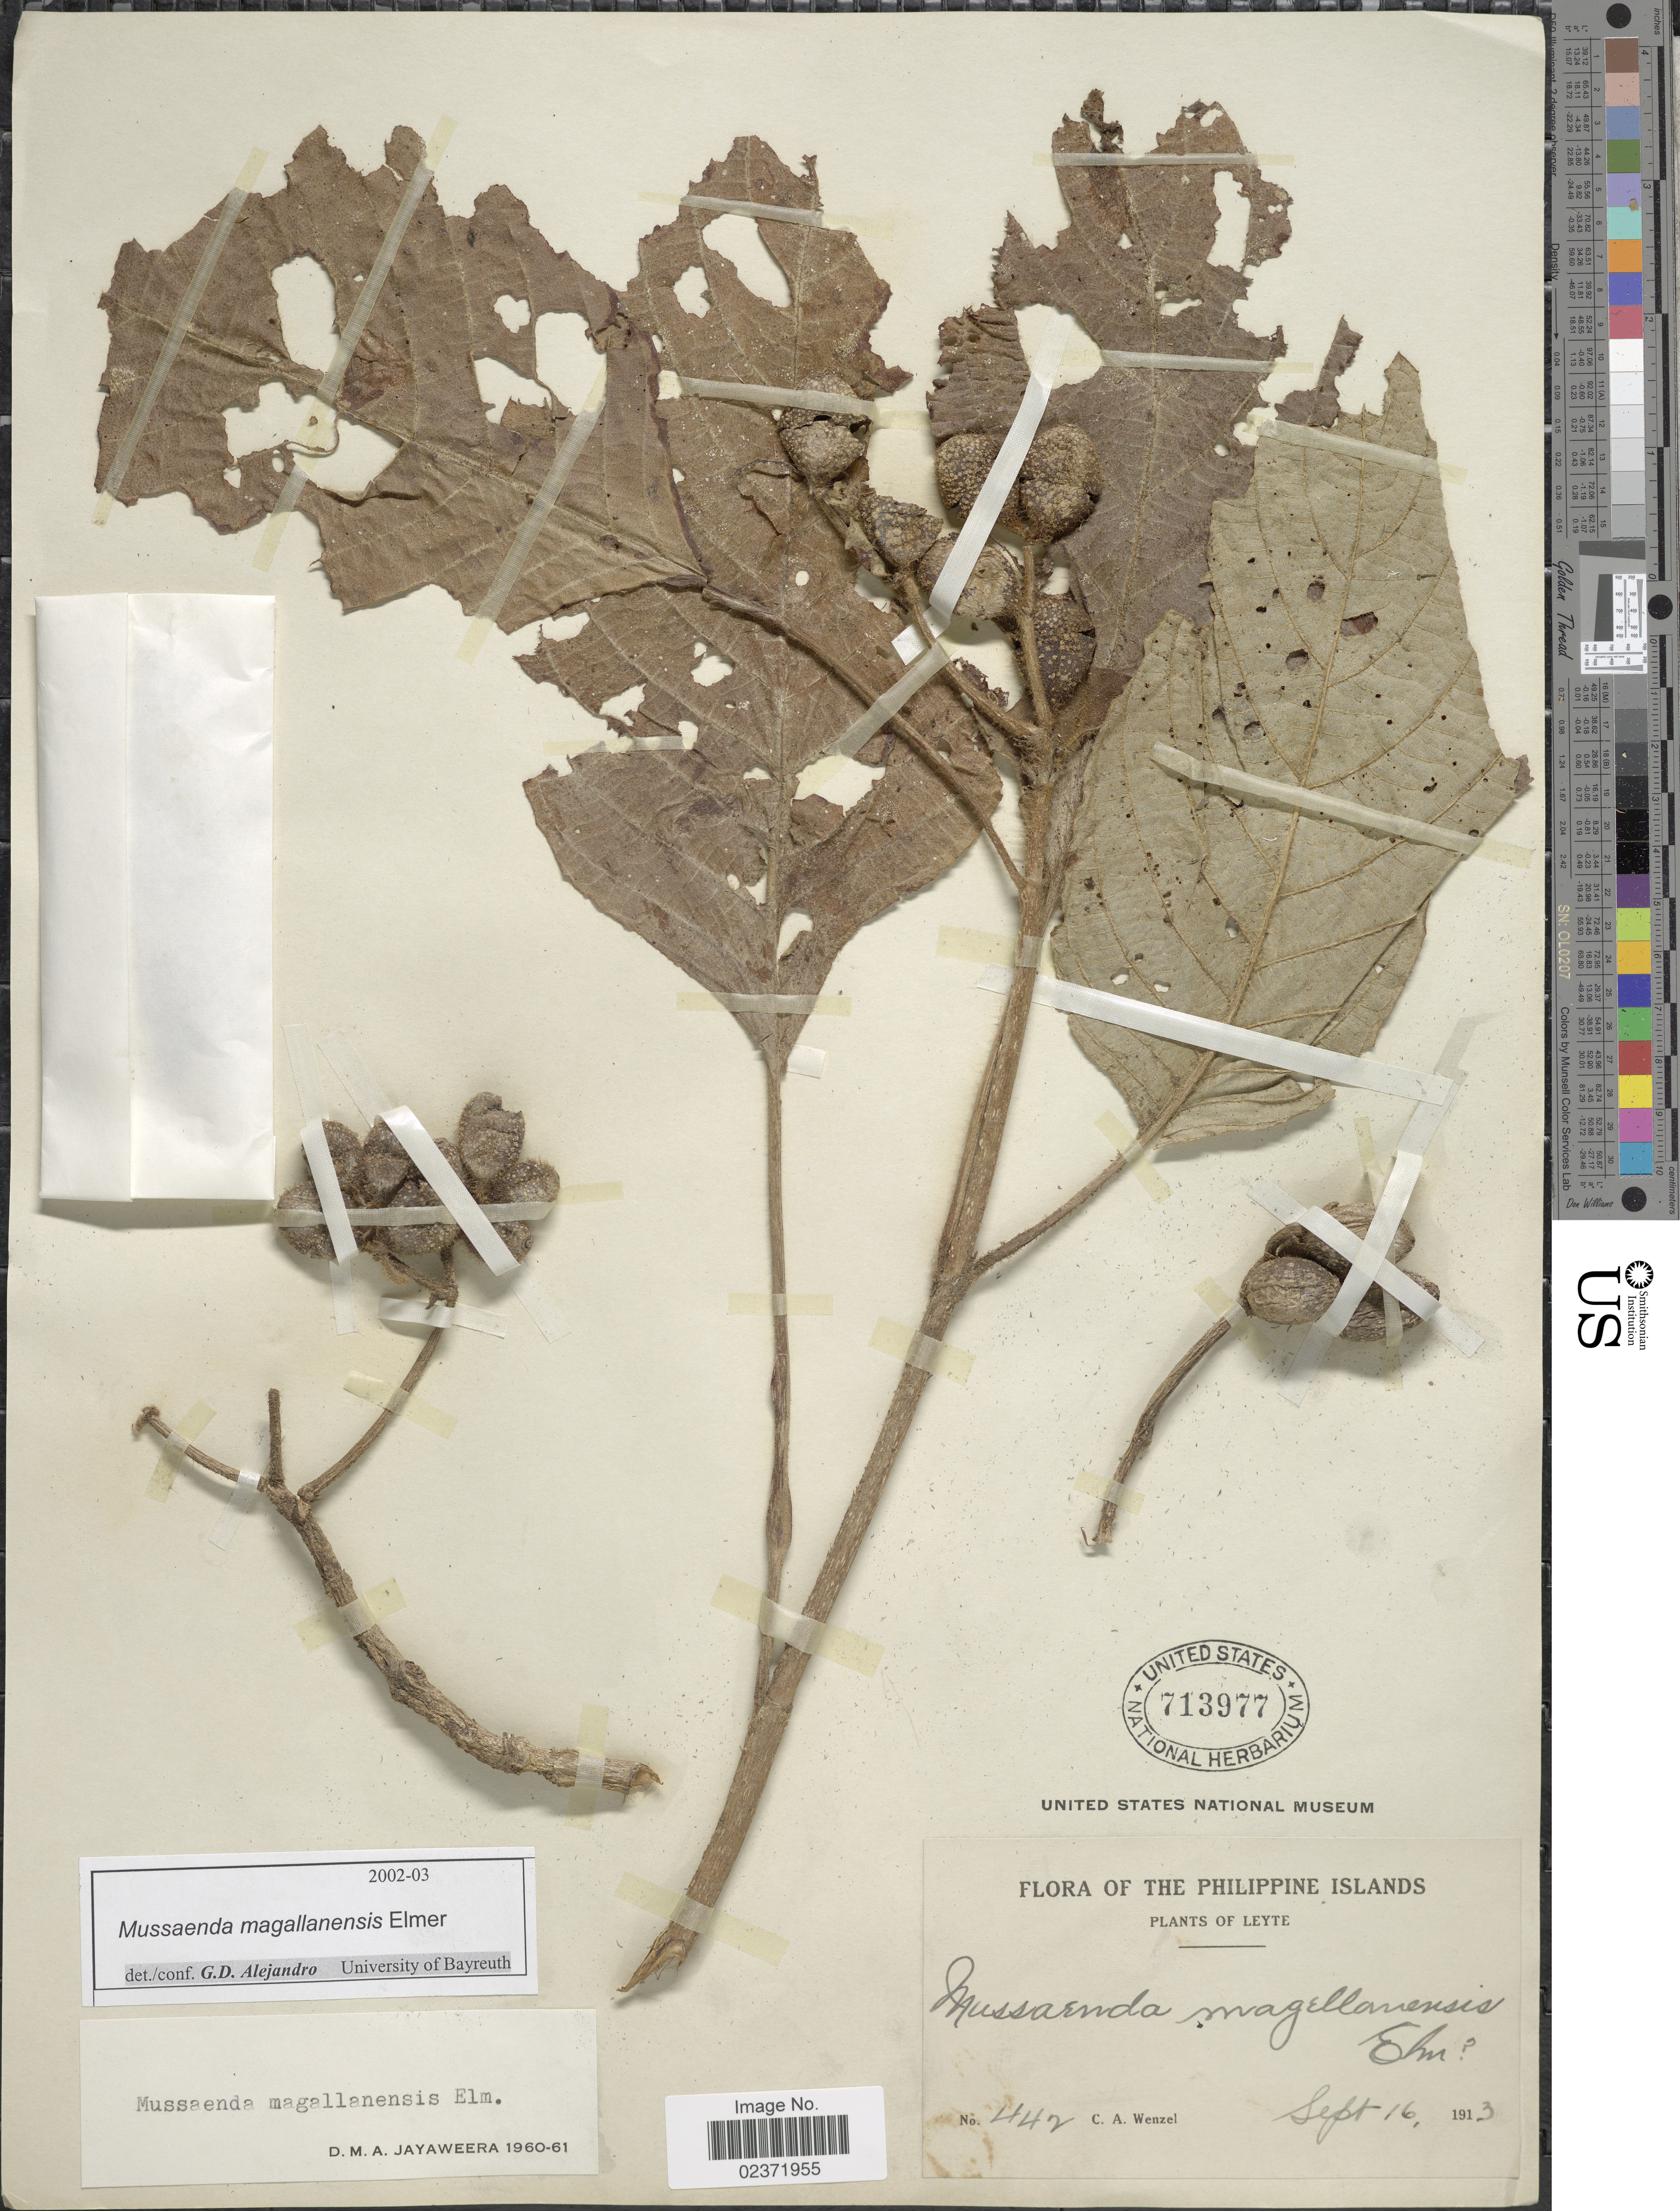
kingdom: Plantae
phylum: Tracheophyta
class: Magnoliopsida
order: Gentianales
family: Rubiaceae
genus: Mussaenda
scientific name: Mussaenda magallanensis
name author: Elmer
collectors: C. Wenzel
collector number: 442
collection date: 1913-09-16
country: Philippines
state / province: Eastern Visayas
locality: Leyte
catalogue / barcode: US 713977